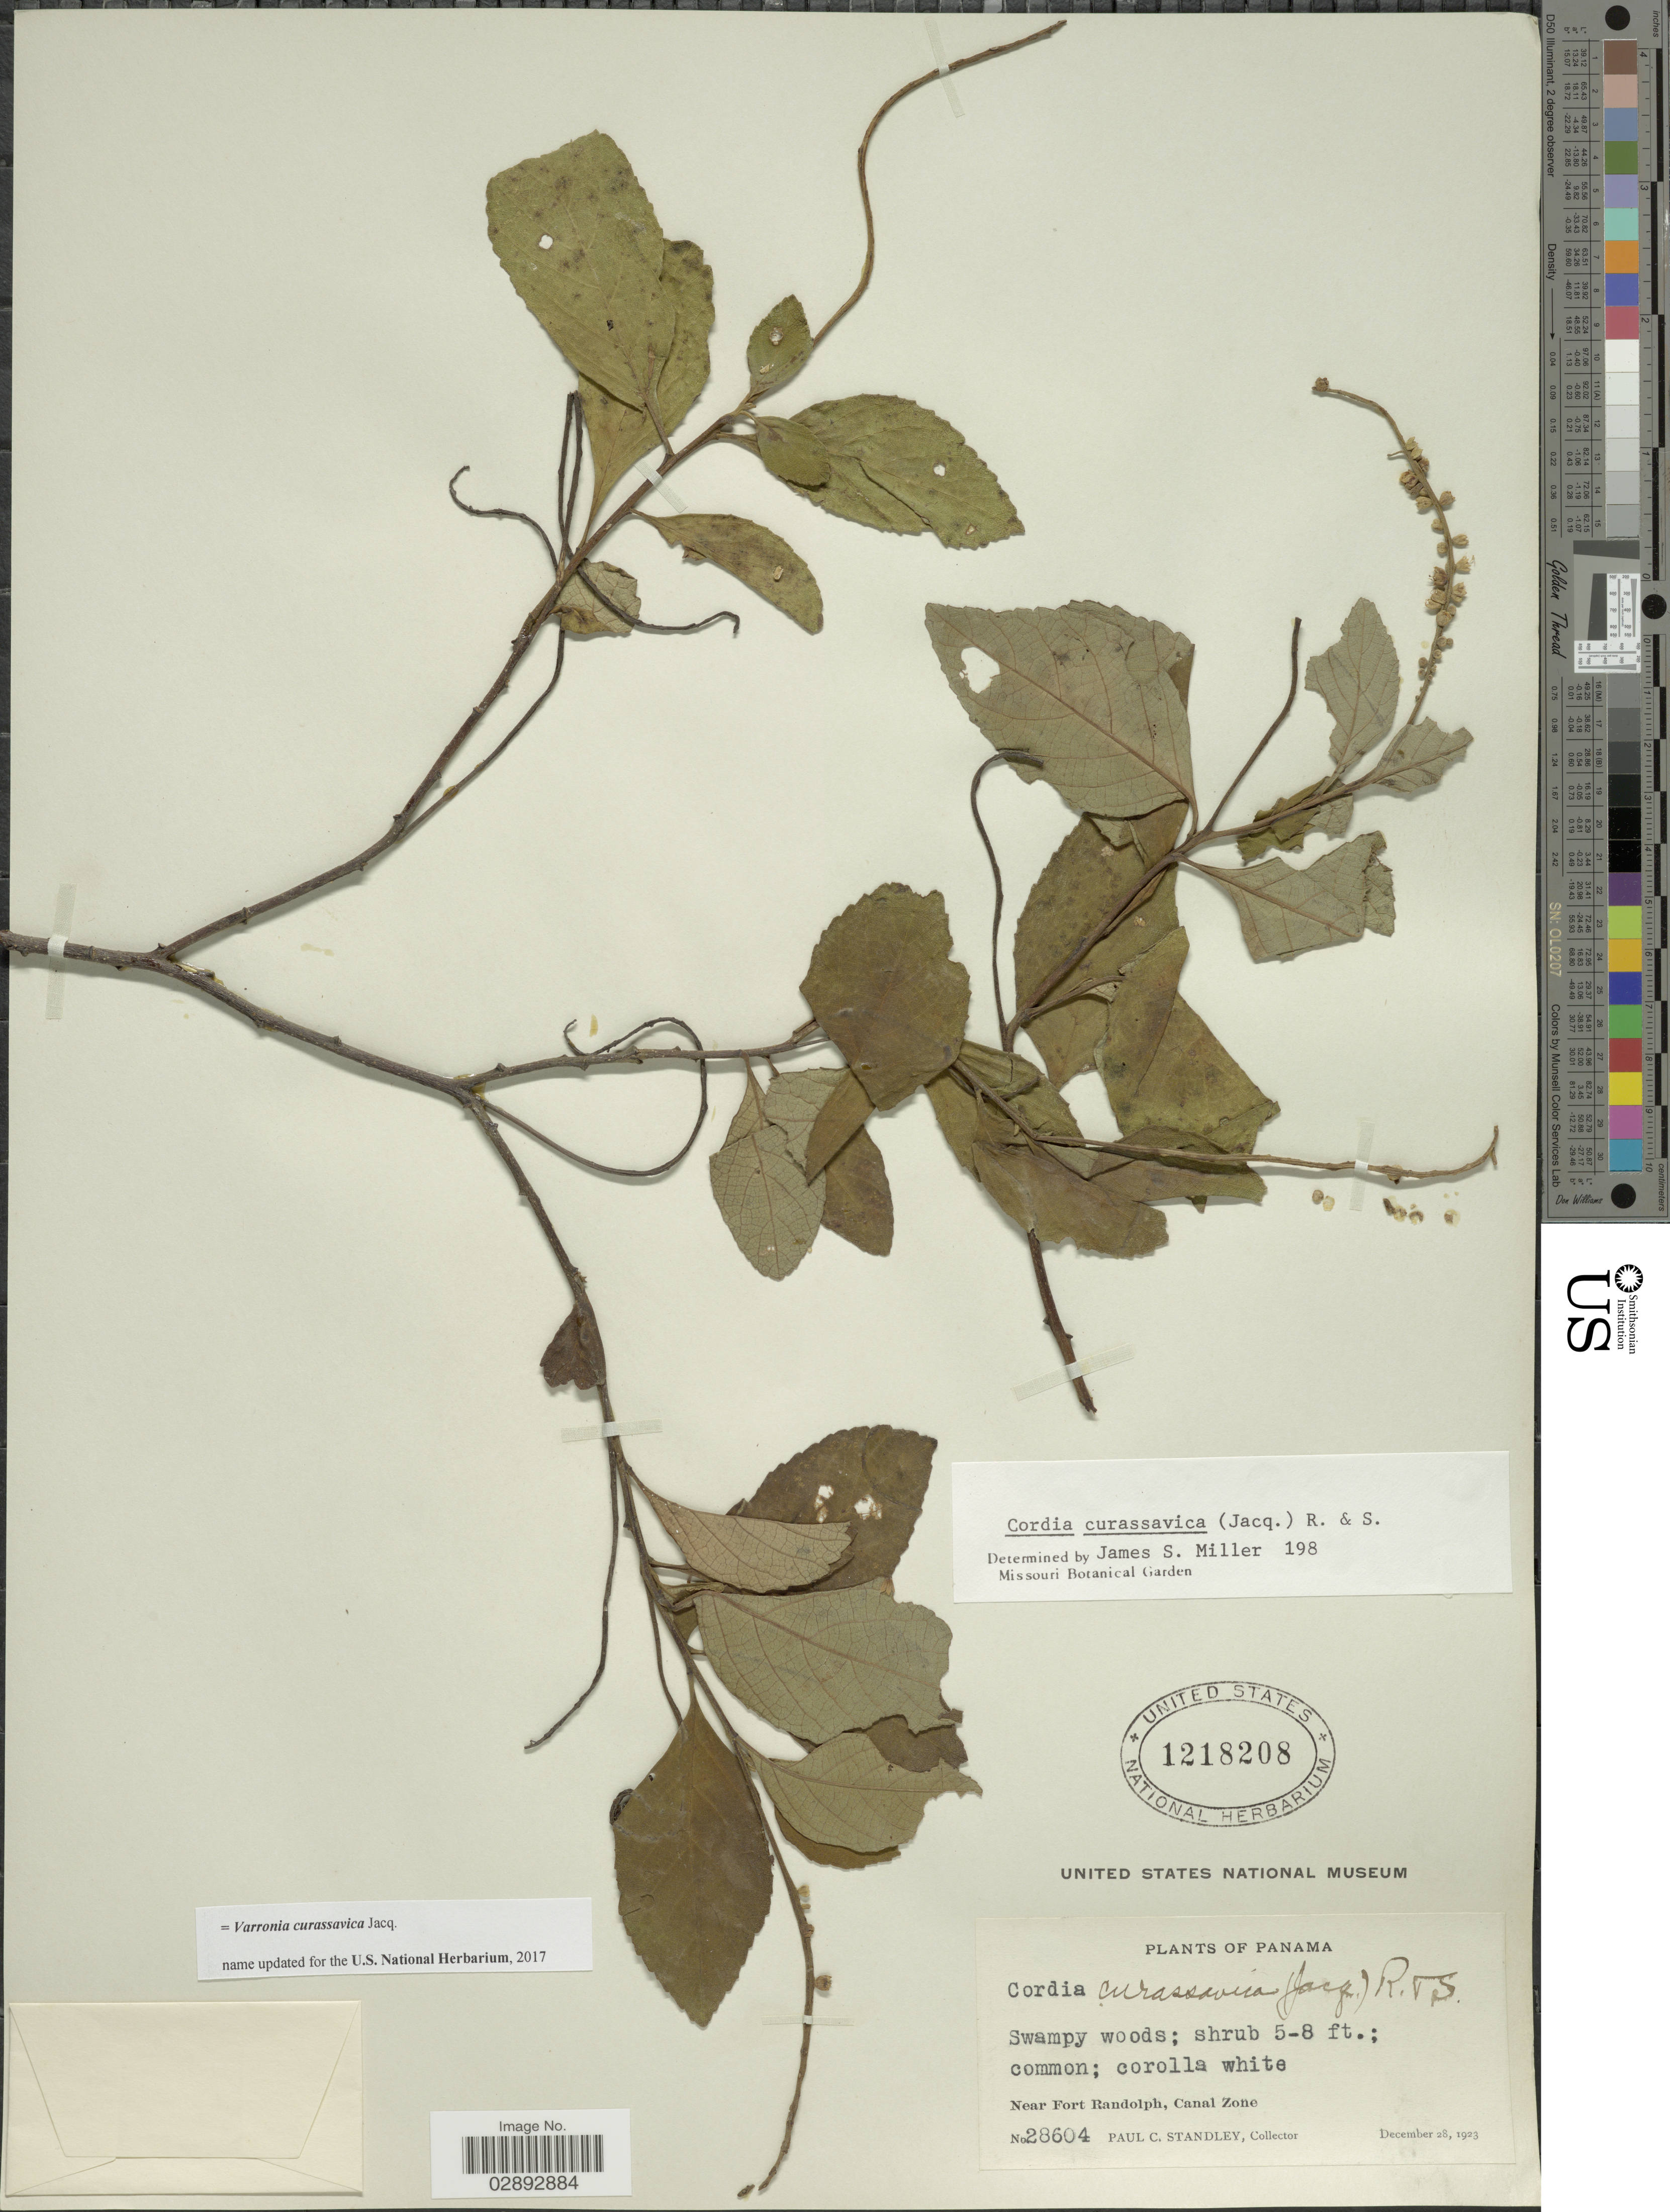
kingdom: Plantae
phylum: Tracheophyta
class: Magnoliopsida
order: Boraginales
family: Cordiaceae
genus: Varronia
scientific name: Varronia curassavica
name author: Jacq.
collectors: P. C. Standley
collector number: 28604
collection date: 1923-12-28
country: Panama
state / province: Colón / Panamá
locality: Near Fort Randolph, Canal Zone.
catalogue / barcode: US 1218208